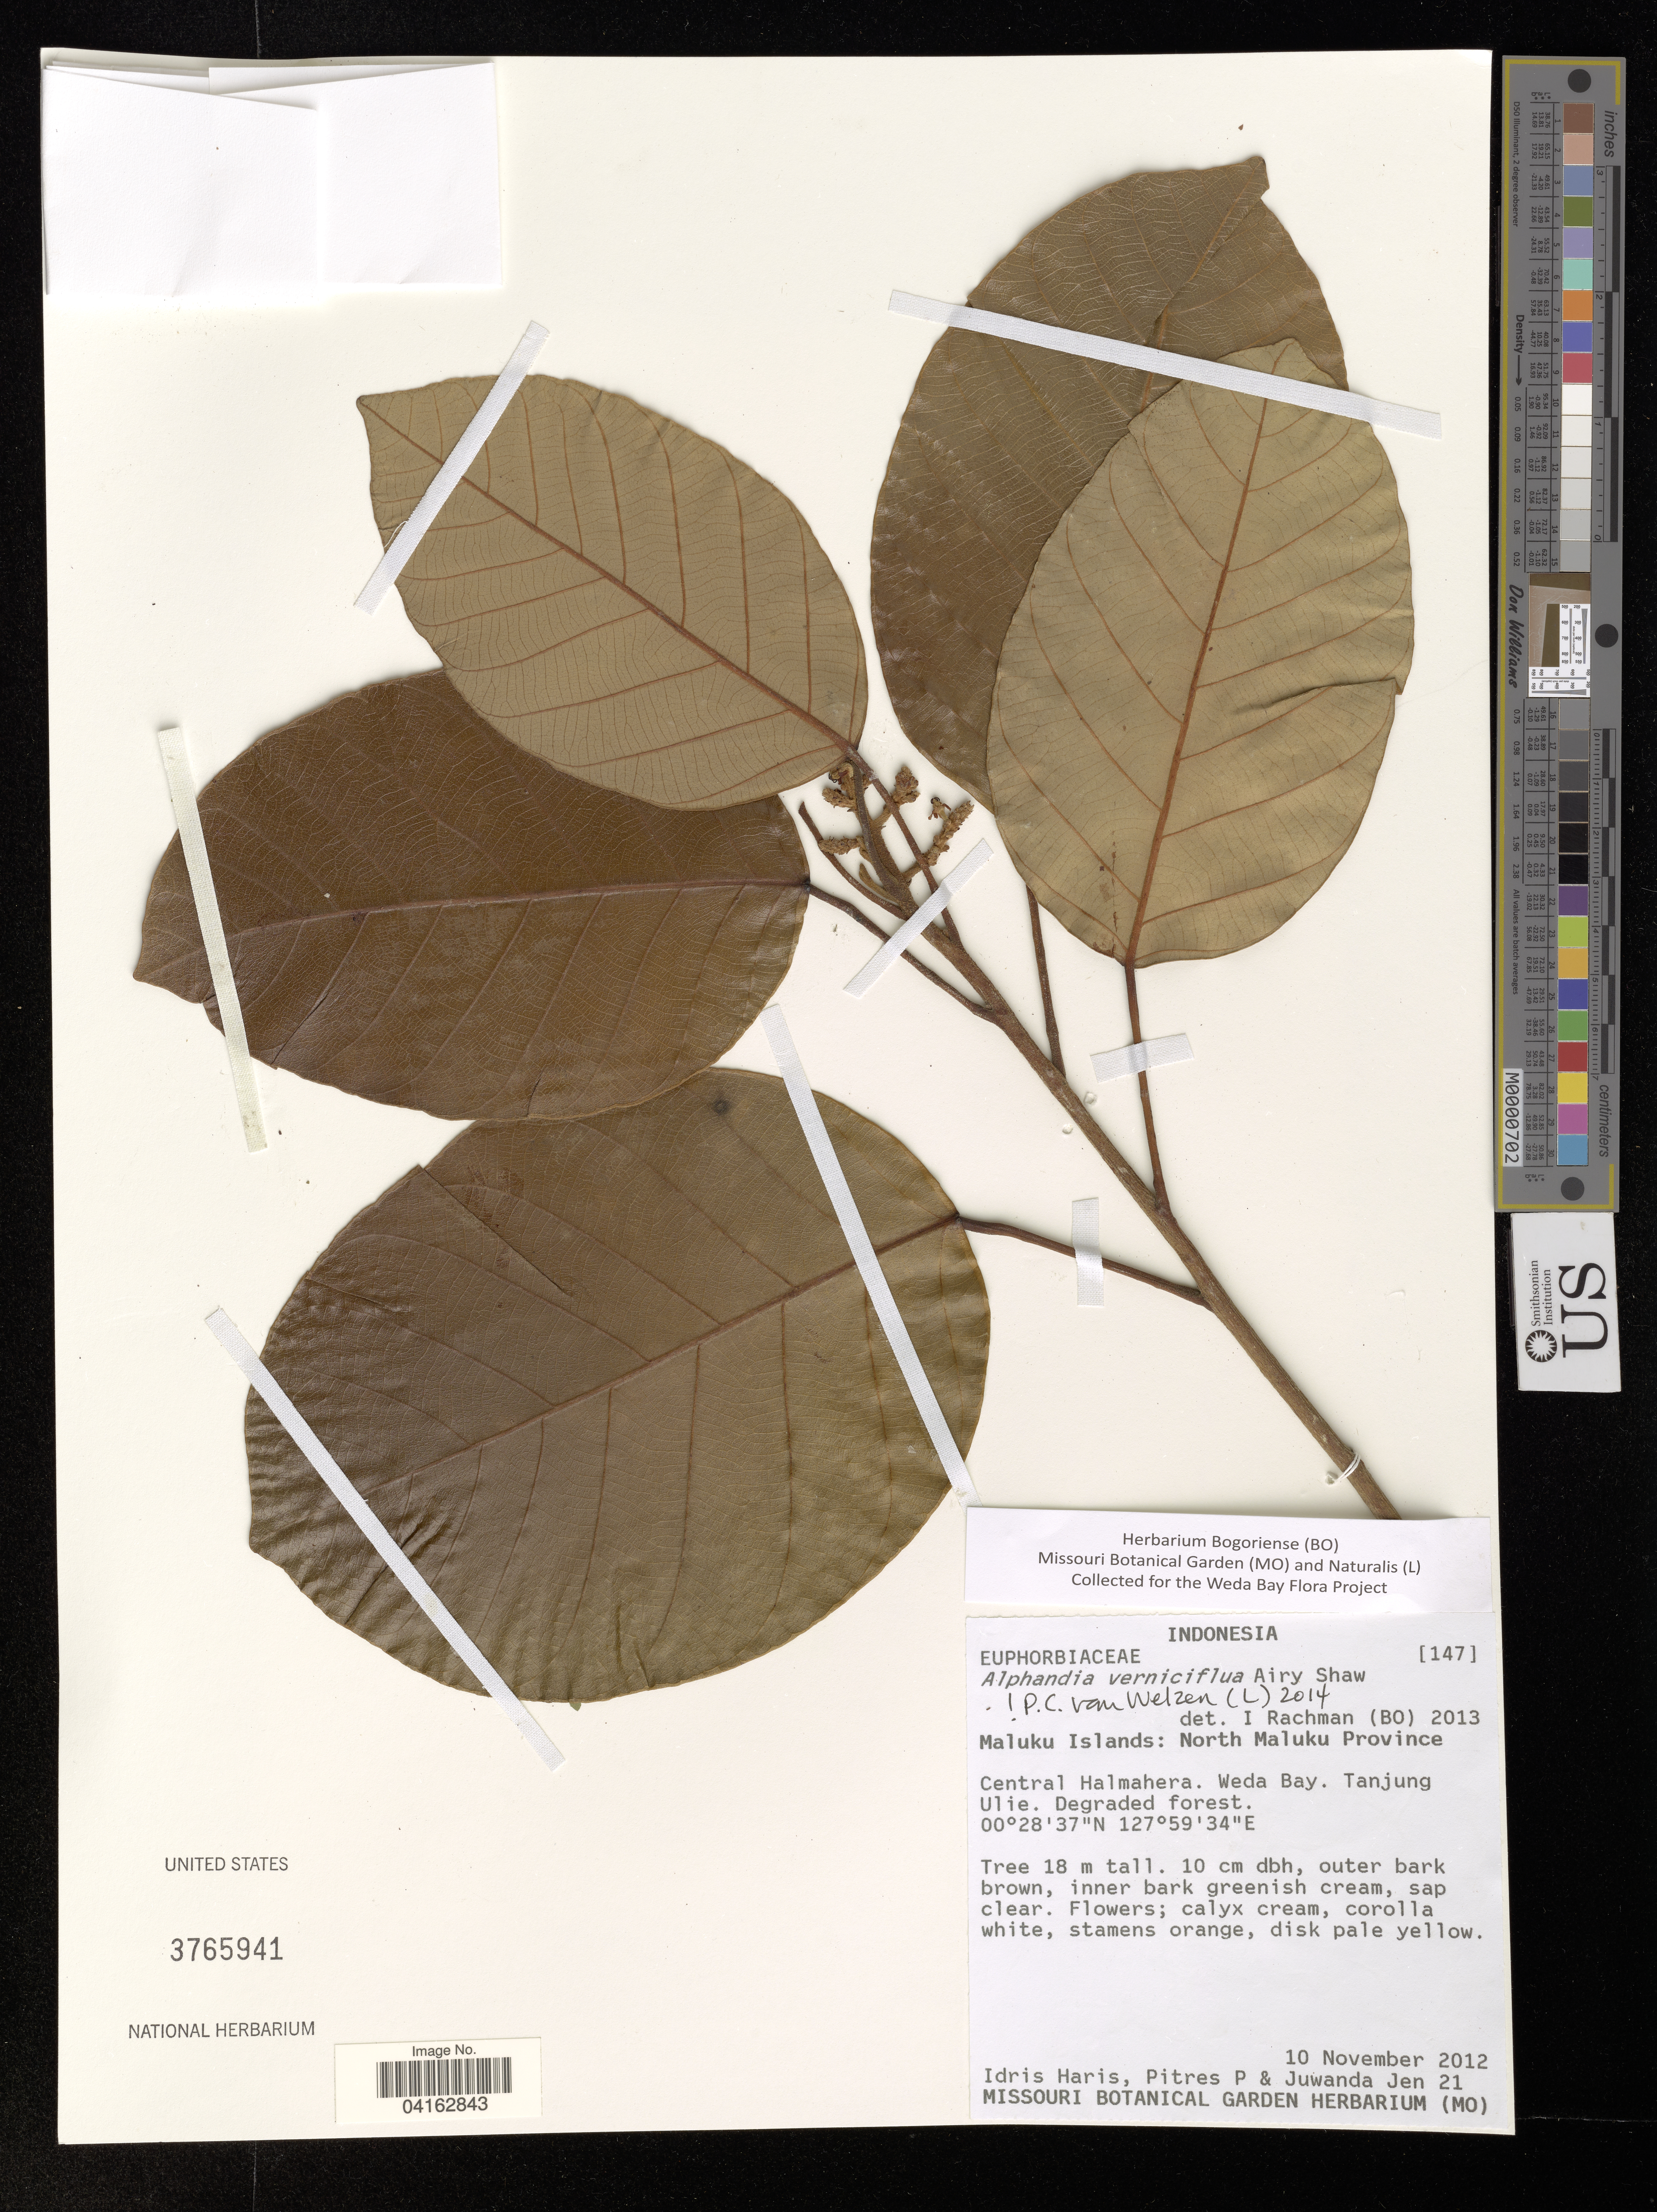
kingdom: Plantae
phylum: Tracheophyta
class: Magnoliopsida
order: Malpighiales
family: Euphorbiaceae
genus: Alphandia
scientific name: Alphandia verniciflua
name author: Airy Shaw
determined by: Welzen, P. C. van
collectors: I. Haris, P. Pitres & J. Juwanda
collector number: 21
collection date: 2012-11-10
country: Indonesia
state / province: Maluku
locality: Maluku Islands: North Maluku Province. Central Halmahera. Weda Bay. Tanjung Ulie.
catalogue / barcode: US 3765941